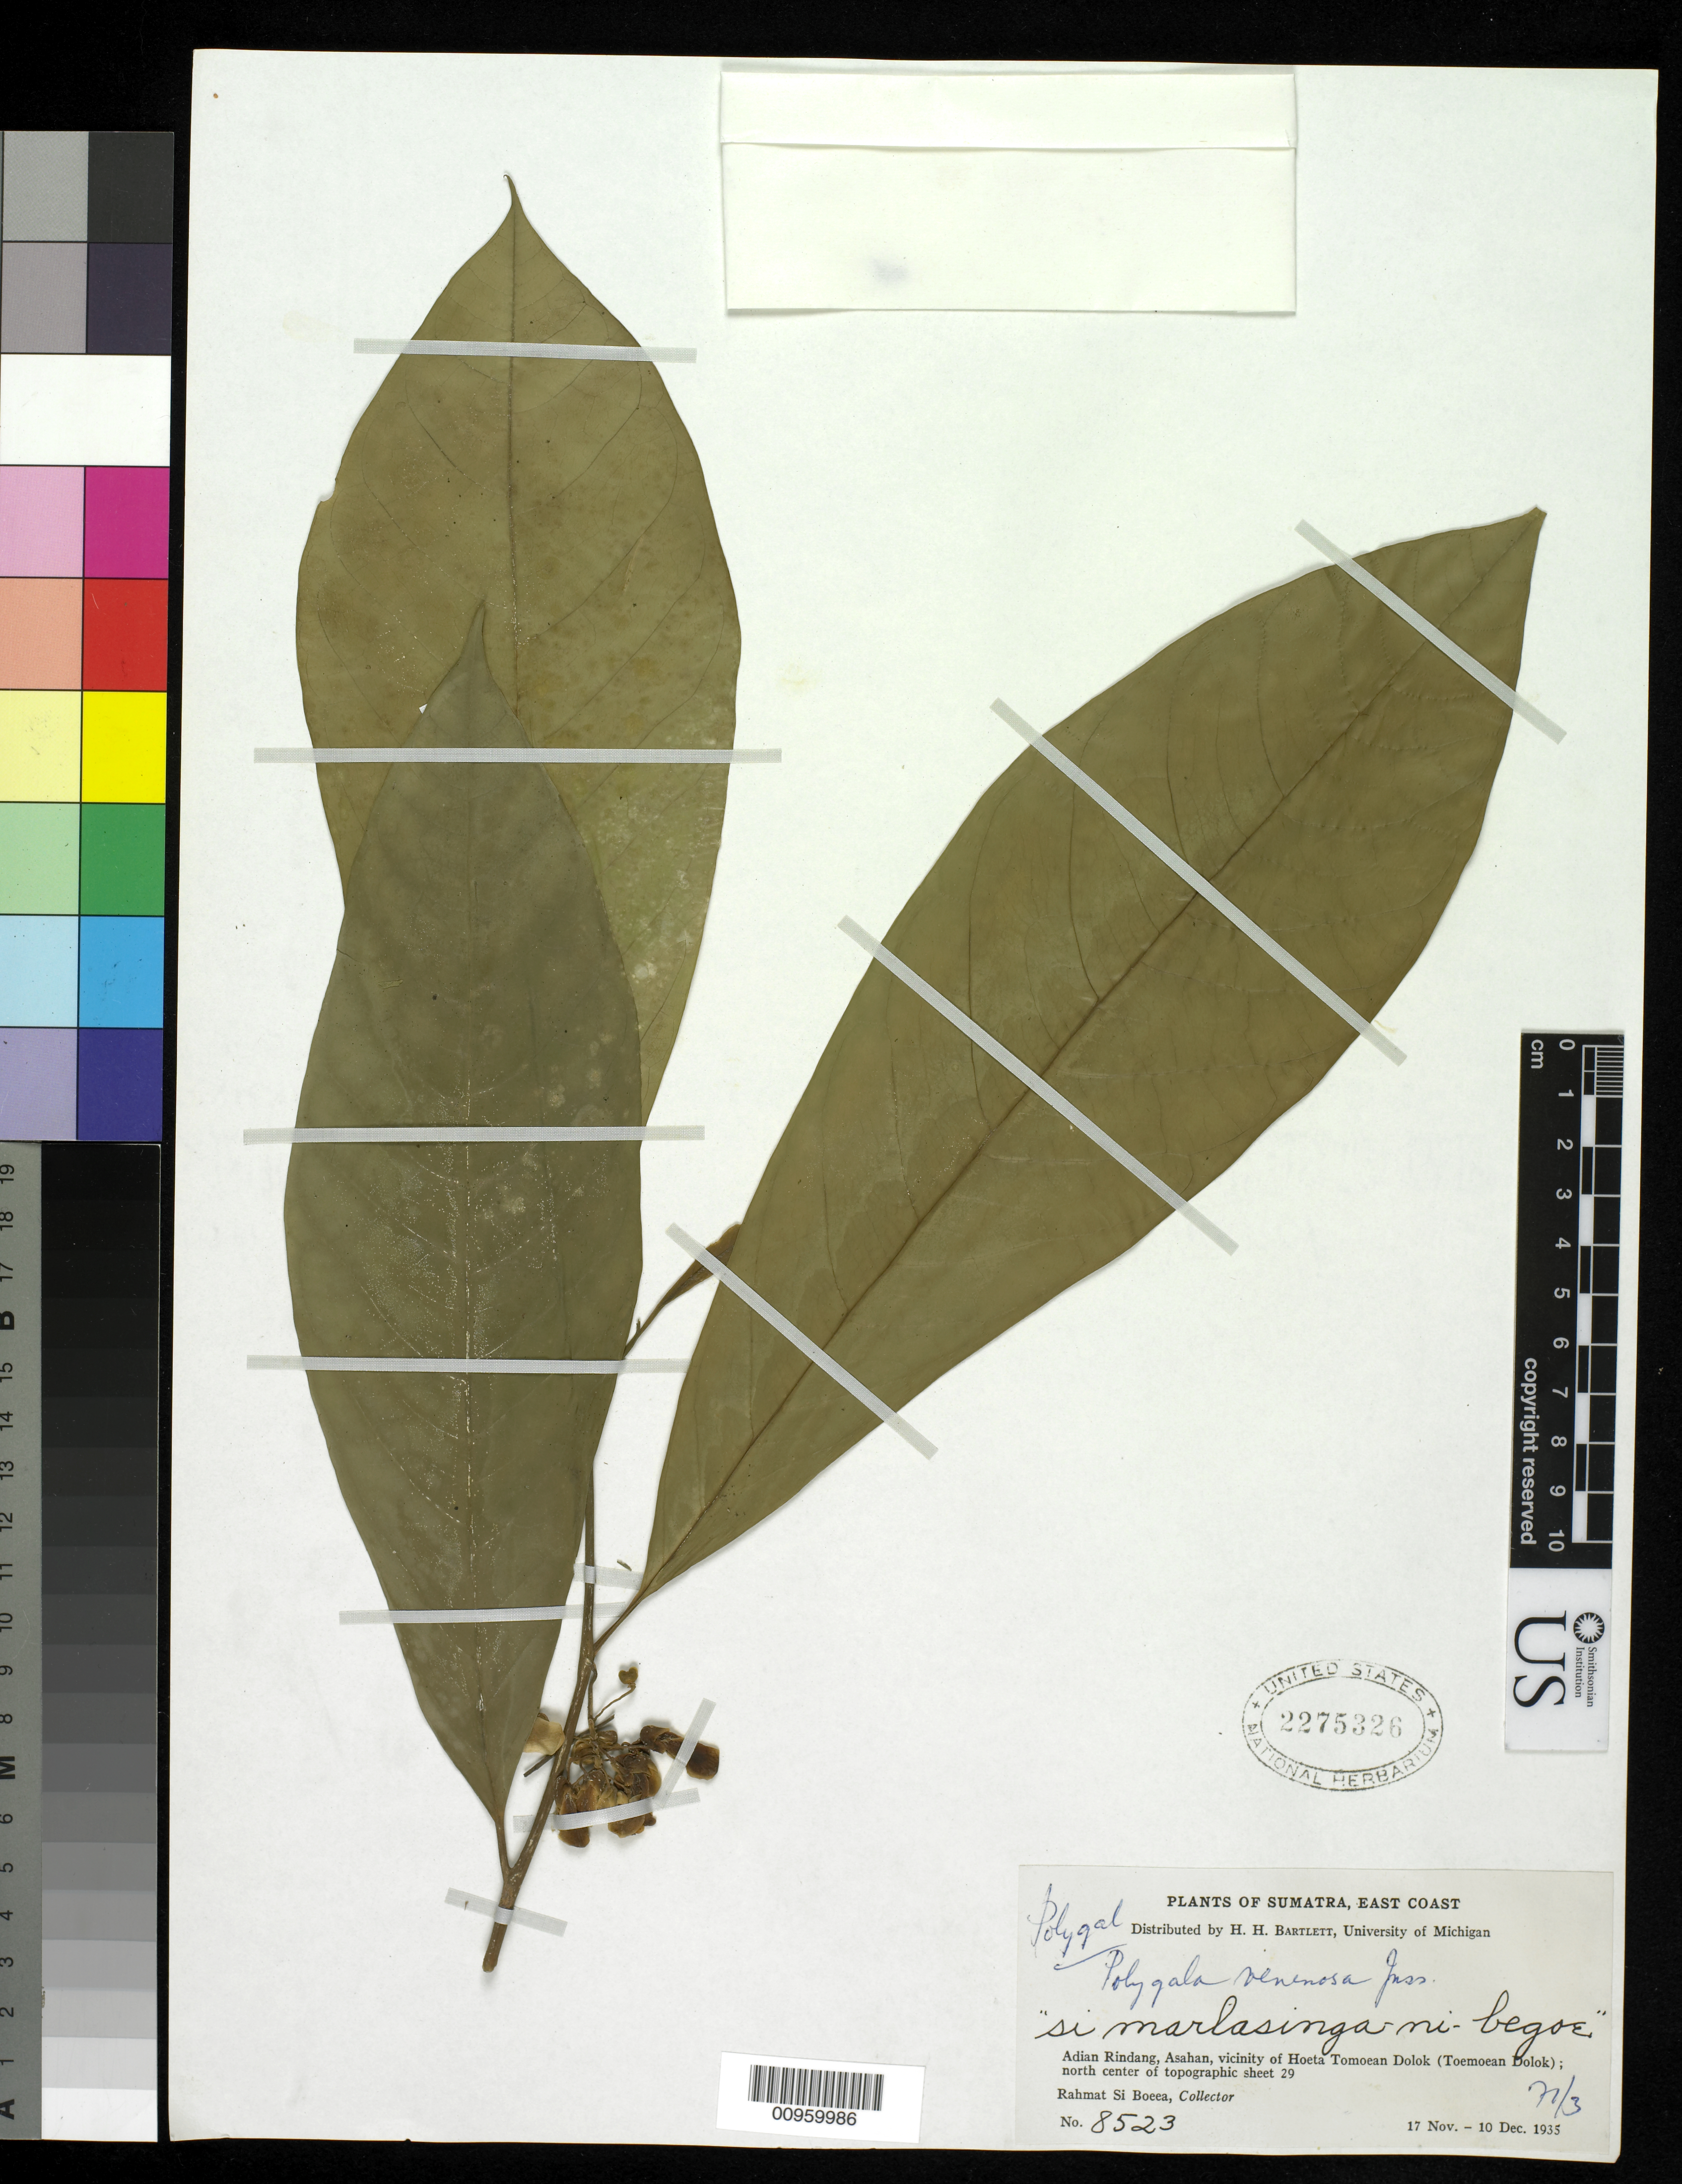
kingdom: Plantae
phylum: Tracheophyta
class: Magnoliopsida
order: Fabales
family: Polygalaceae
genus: Polygala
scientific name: Polygala venenosa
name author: Juss. ex Poir.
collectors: Rahmat Si Boeea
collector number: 8523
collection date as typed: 17 Nov 1935 to 10 Dec 1935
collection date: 1935-11-17/1935-12-10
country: Indonesia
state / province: Sumatra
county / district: Aceh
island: Sumatra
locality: Adian Rindang, Asahan, vicinity of Hoeta Tomoean Dolok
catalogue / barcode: US 2275326